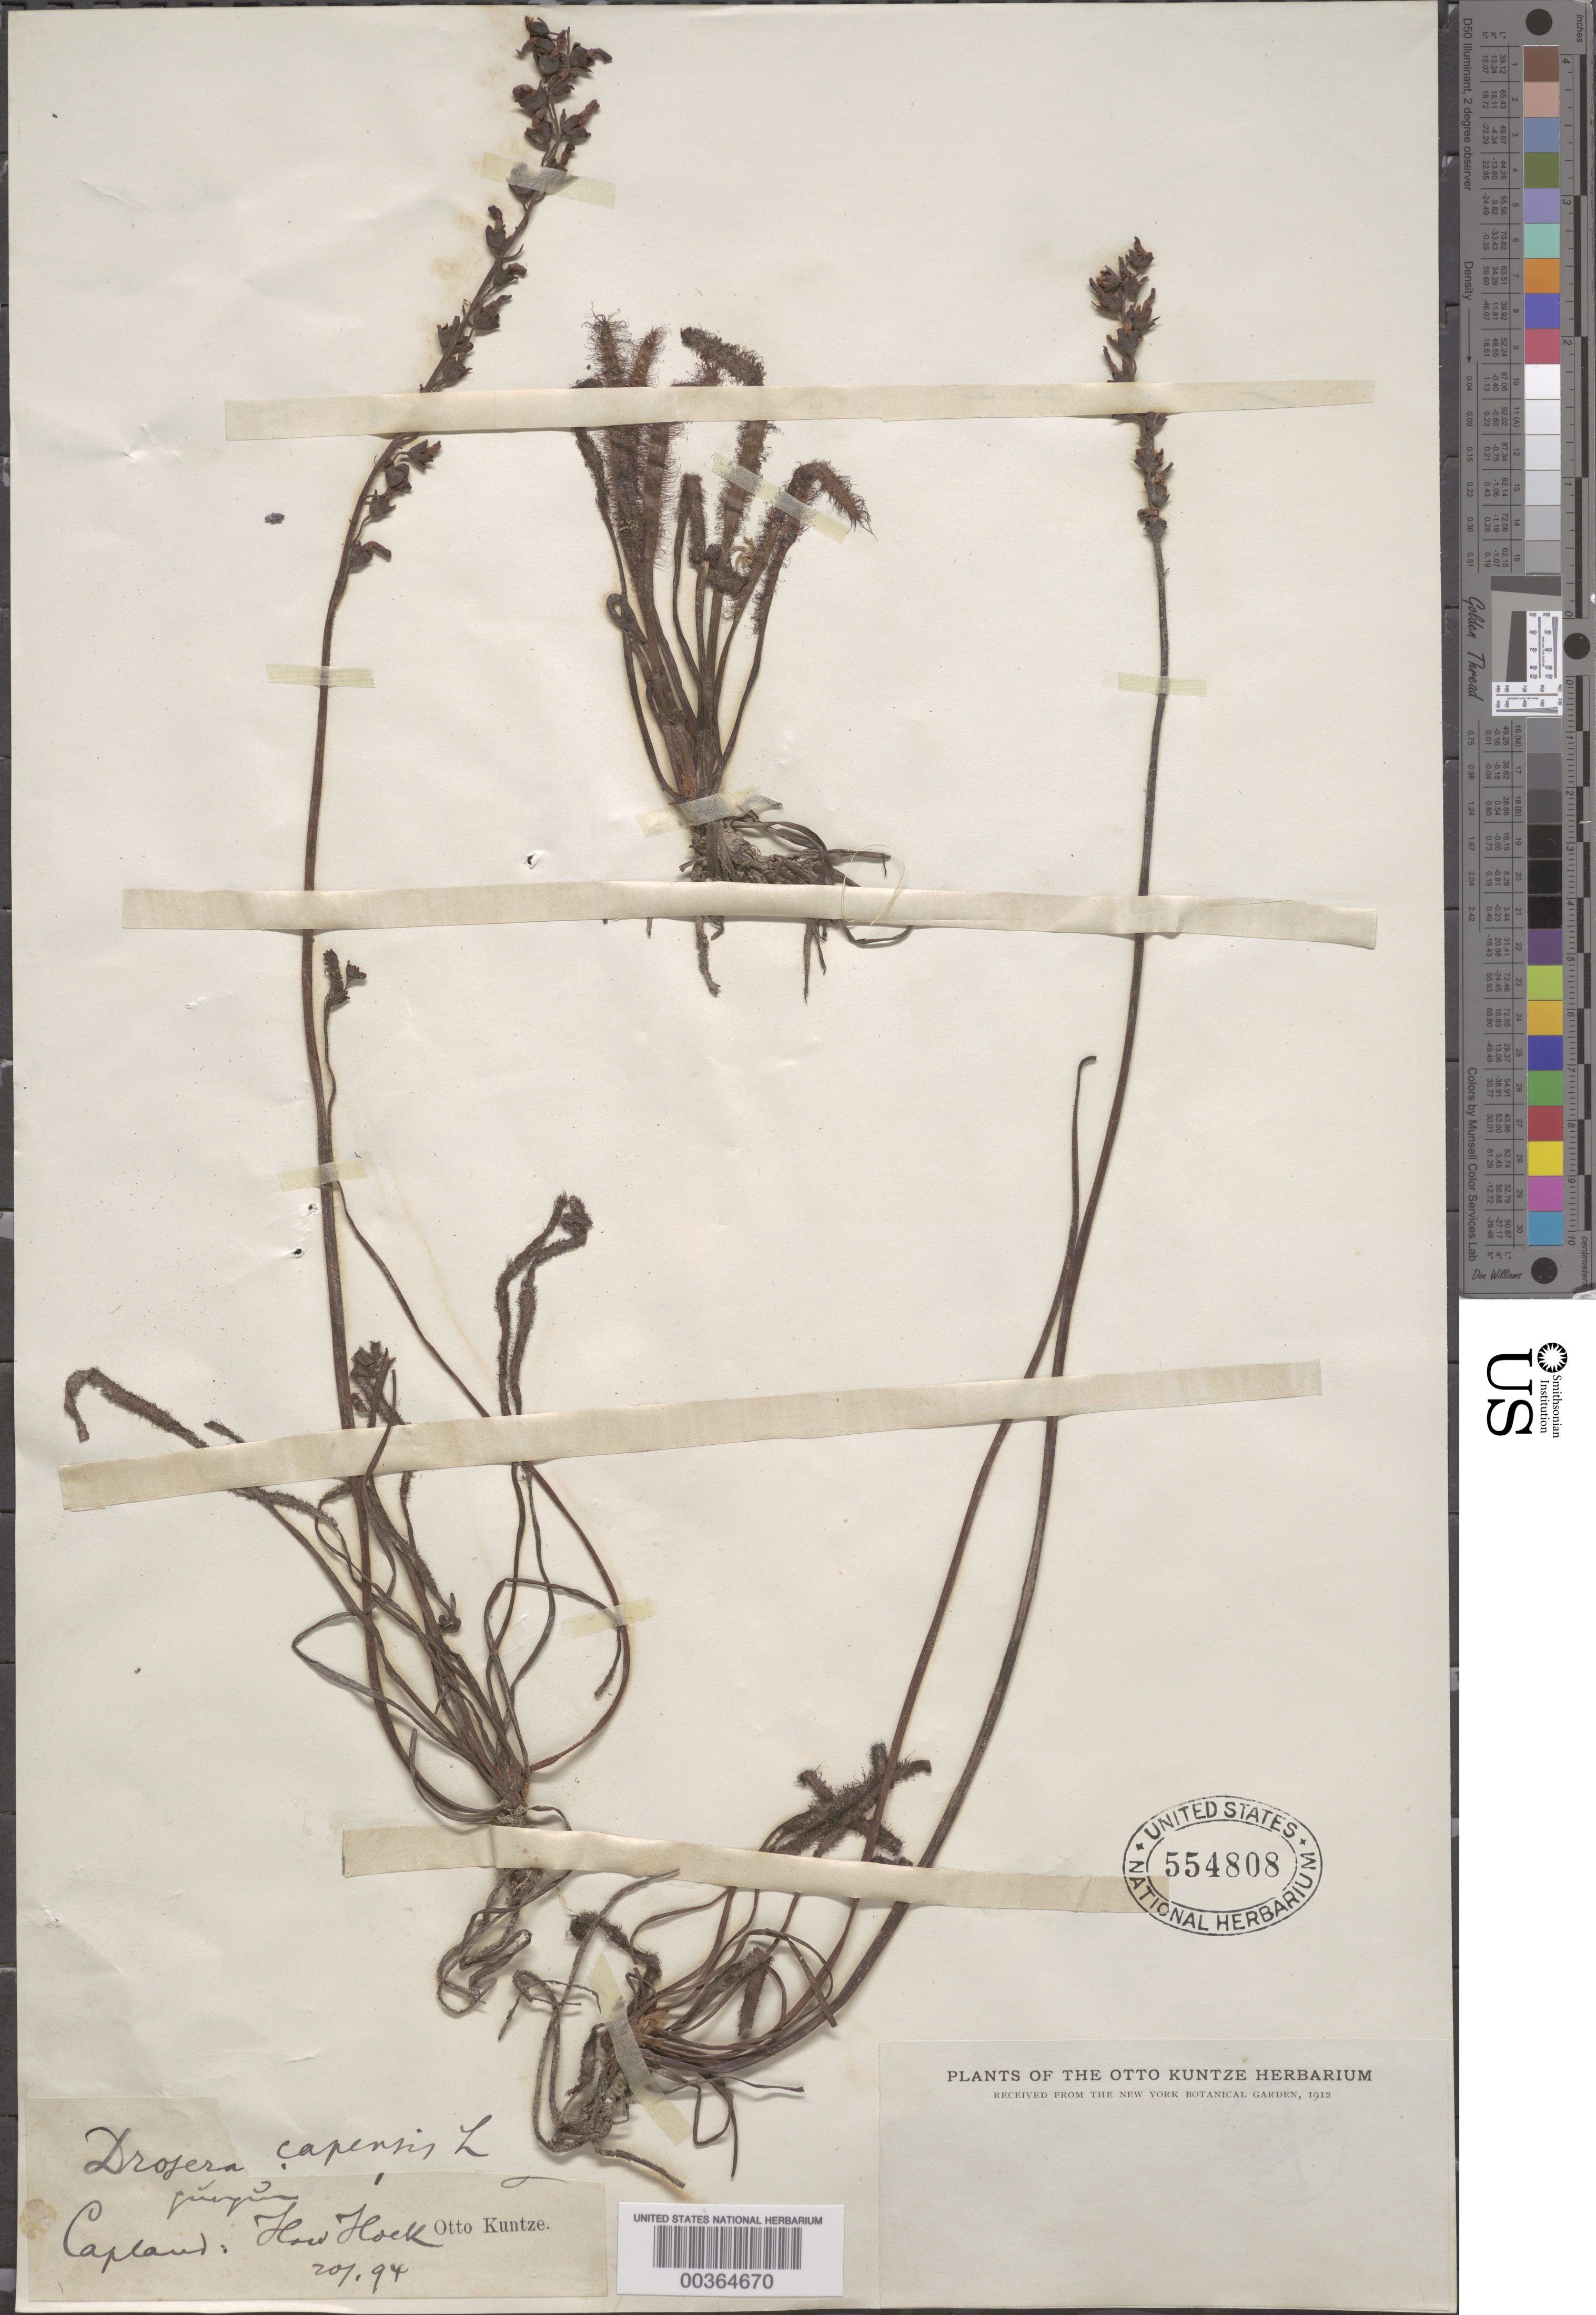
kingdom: Plantae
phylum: Tracheophyta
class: Magnoliopsida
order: Caryophyllales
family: Droseraceae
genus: Drosera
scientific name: Drosera capensis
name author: L.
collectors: C.E.O. Kuntze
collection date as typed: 20 -- 1894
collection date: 1894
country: South Africa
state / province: Western Cape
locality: Howhoek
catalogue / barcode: US 554808